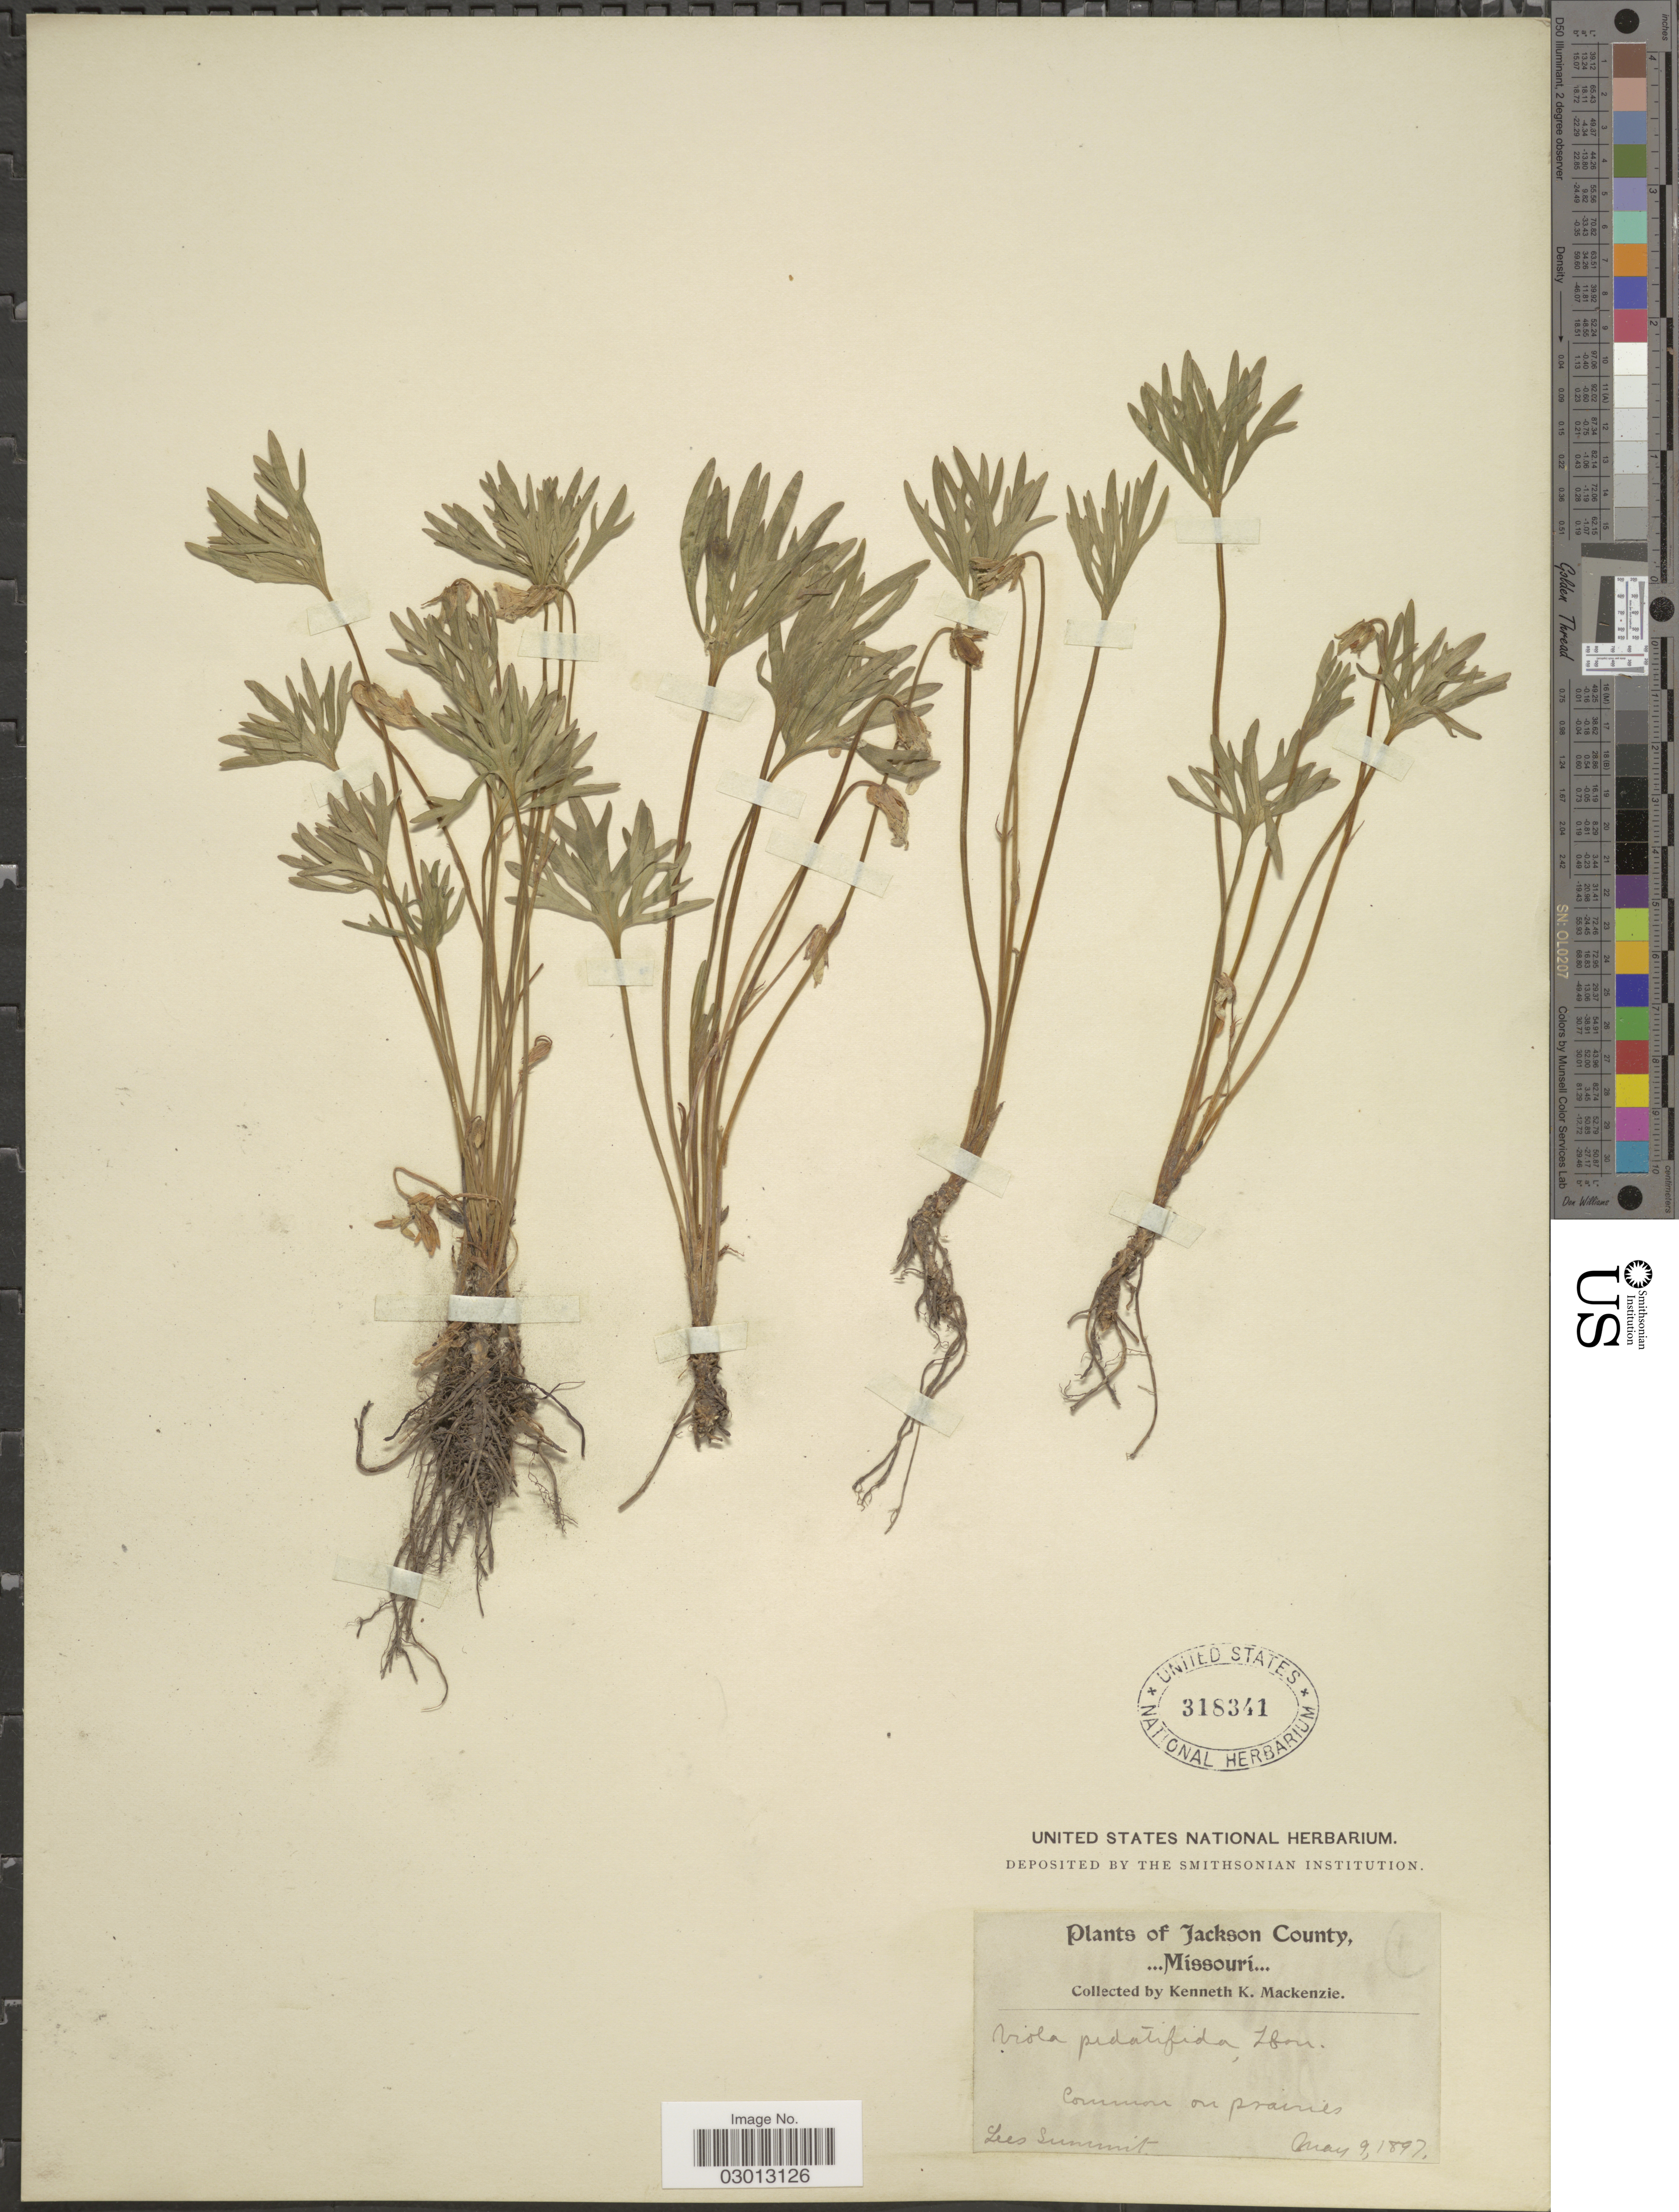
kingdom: Plantae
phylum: Tracheophyta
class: Magnoliopsida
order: Malpighiales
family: Violaceae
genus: Viola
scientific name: Viola pedatifida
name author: G. Don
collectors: K. K. Mackenzie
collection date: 1897-05-09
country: United States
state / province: Missouri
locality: Jackson County. Common in prairies. Lees Summit.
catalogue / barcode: US 318341